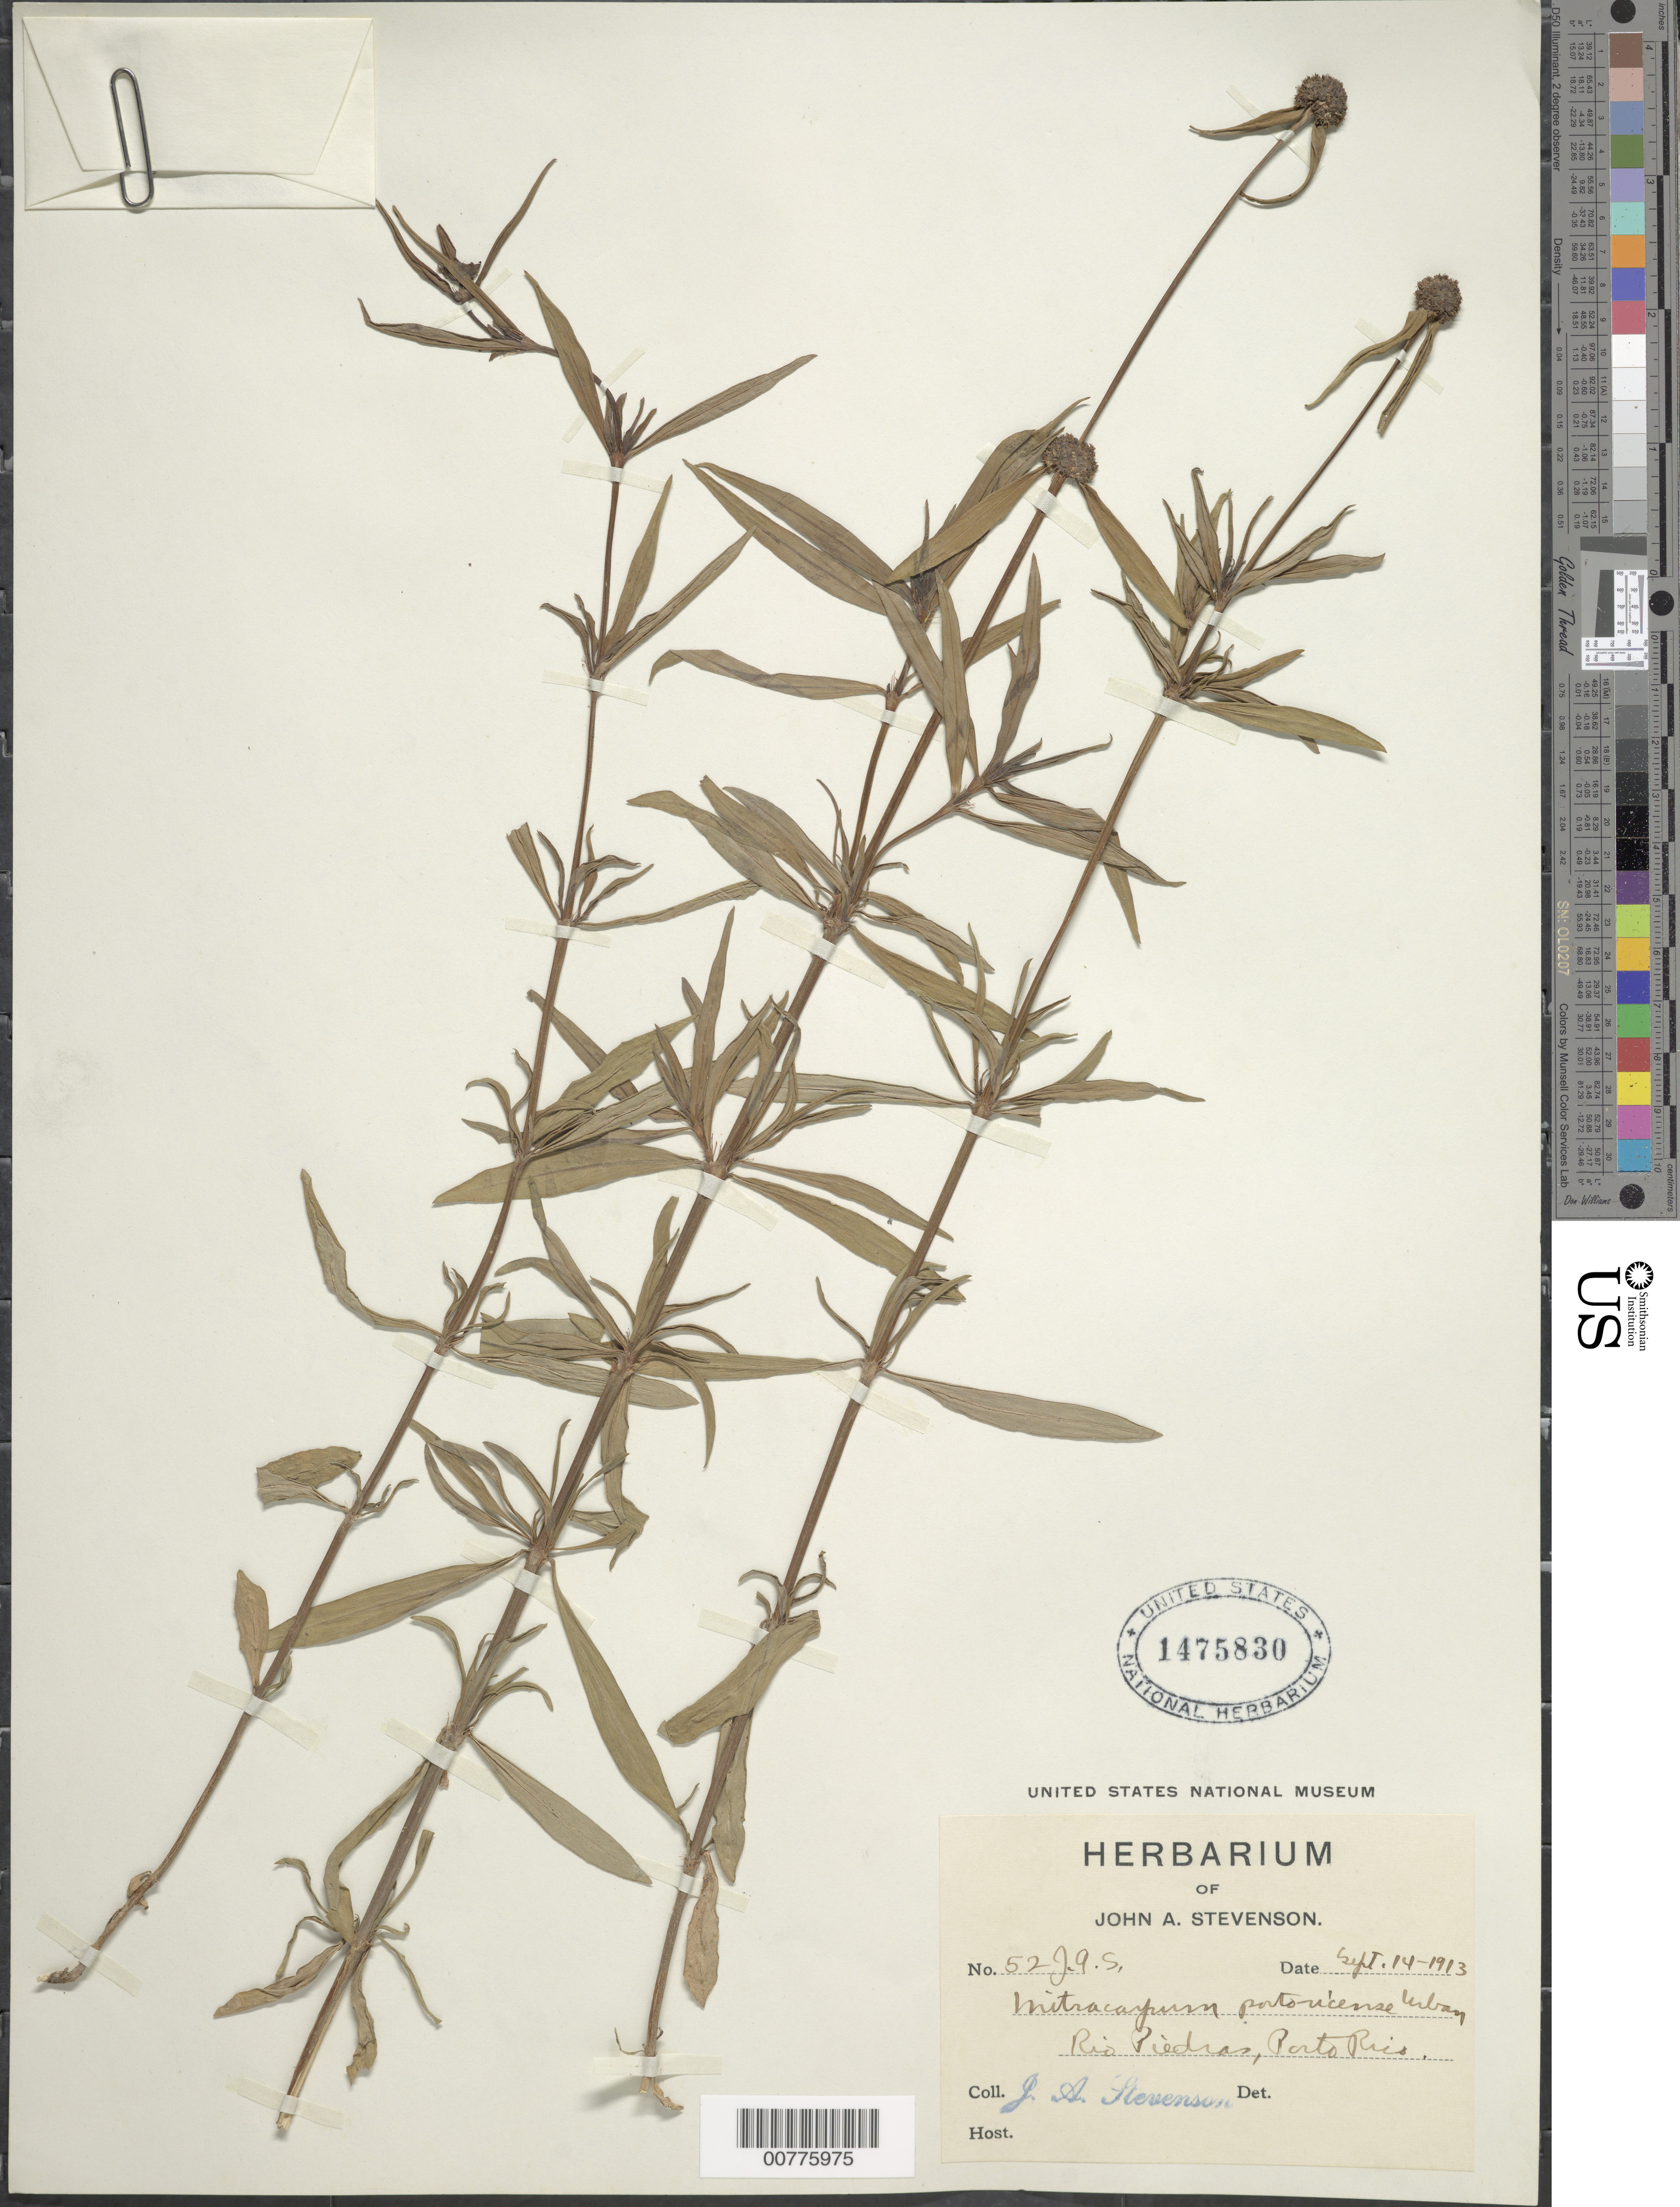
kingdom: Plantae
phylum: Tracheophyta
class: Magnoliopsida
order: Gentianales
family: Rubiaceae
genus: Mitracarpus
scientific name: Mitracarpus frigidus var. portoricensis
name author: Urb.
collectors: J. Stevenson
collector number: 52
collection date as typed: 14 Sep 1913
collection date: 1913-09-14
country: Puerto Rico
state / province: San Juan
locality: Río Piedras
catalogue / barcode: US 1475830